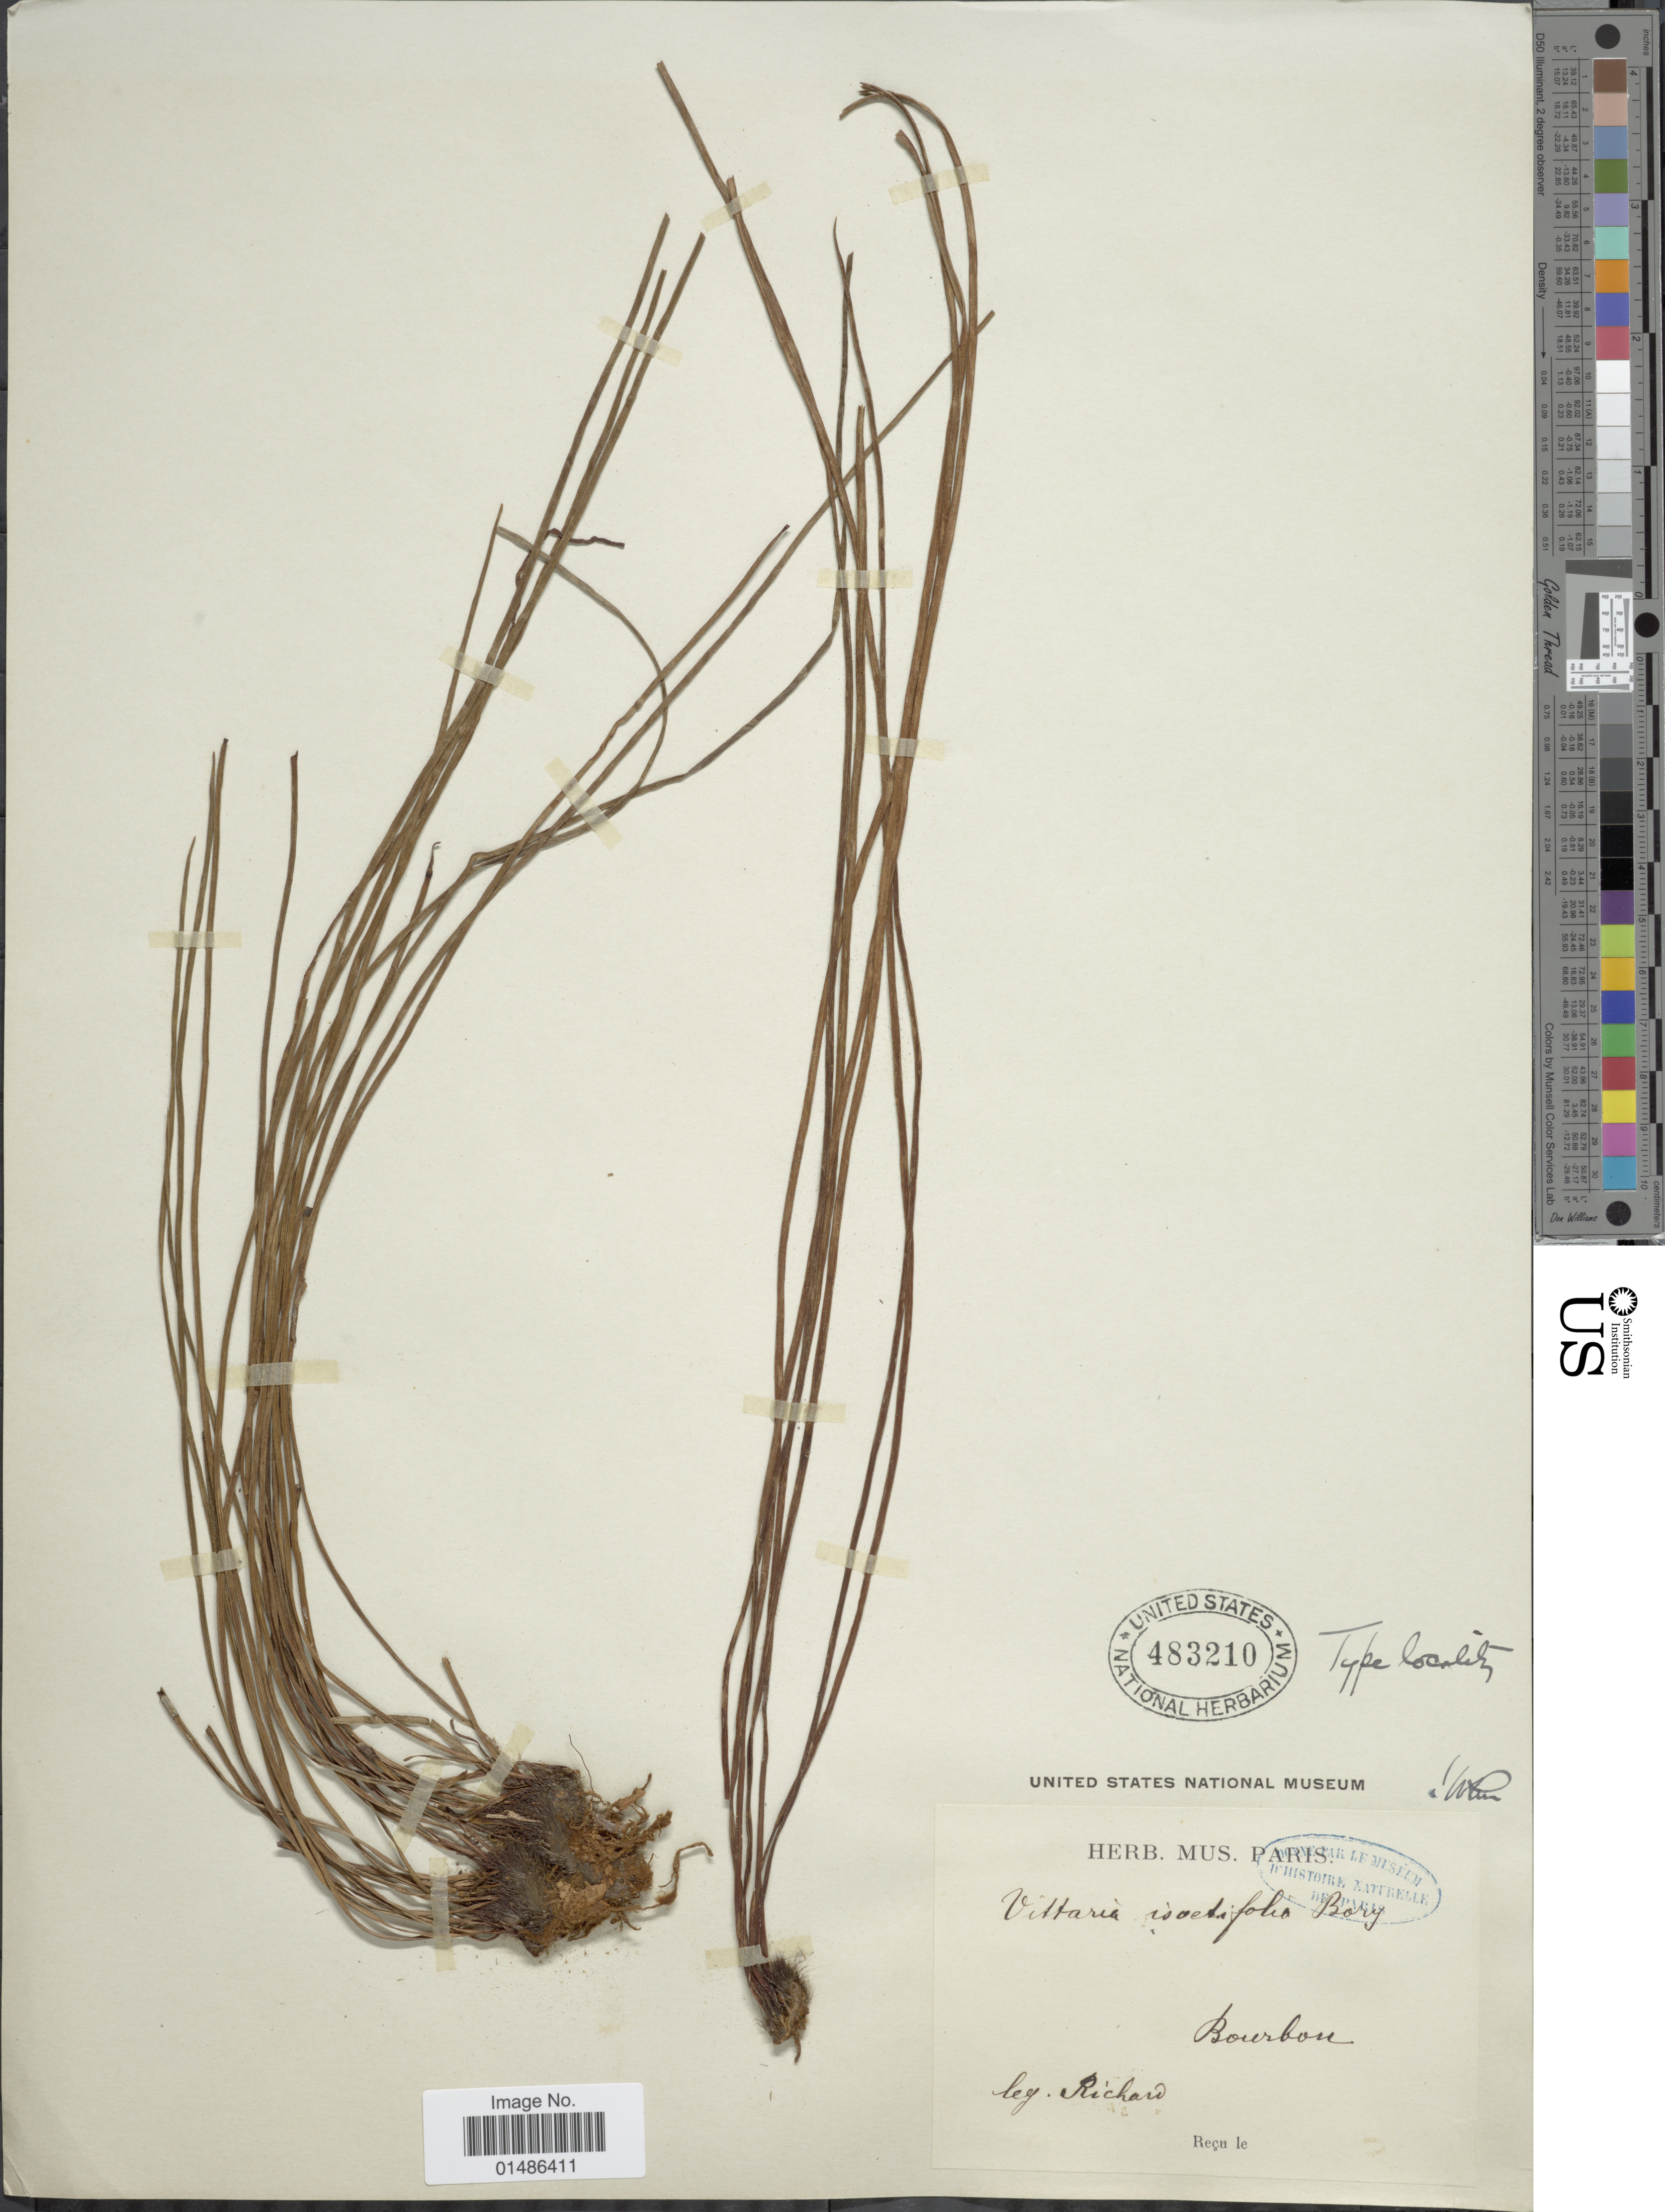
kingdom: Plantae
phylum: Tracheophyta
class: Polypodiopsida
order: Polypodiales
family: Pteridaceae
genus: Haplopteris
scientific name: Haplopteris isoetifolia comb. in ed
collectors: -. Richard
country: Reunion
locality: Bourbon.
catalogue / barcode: US 483210